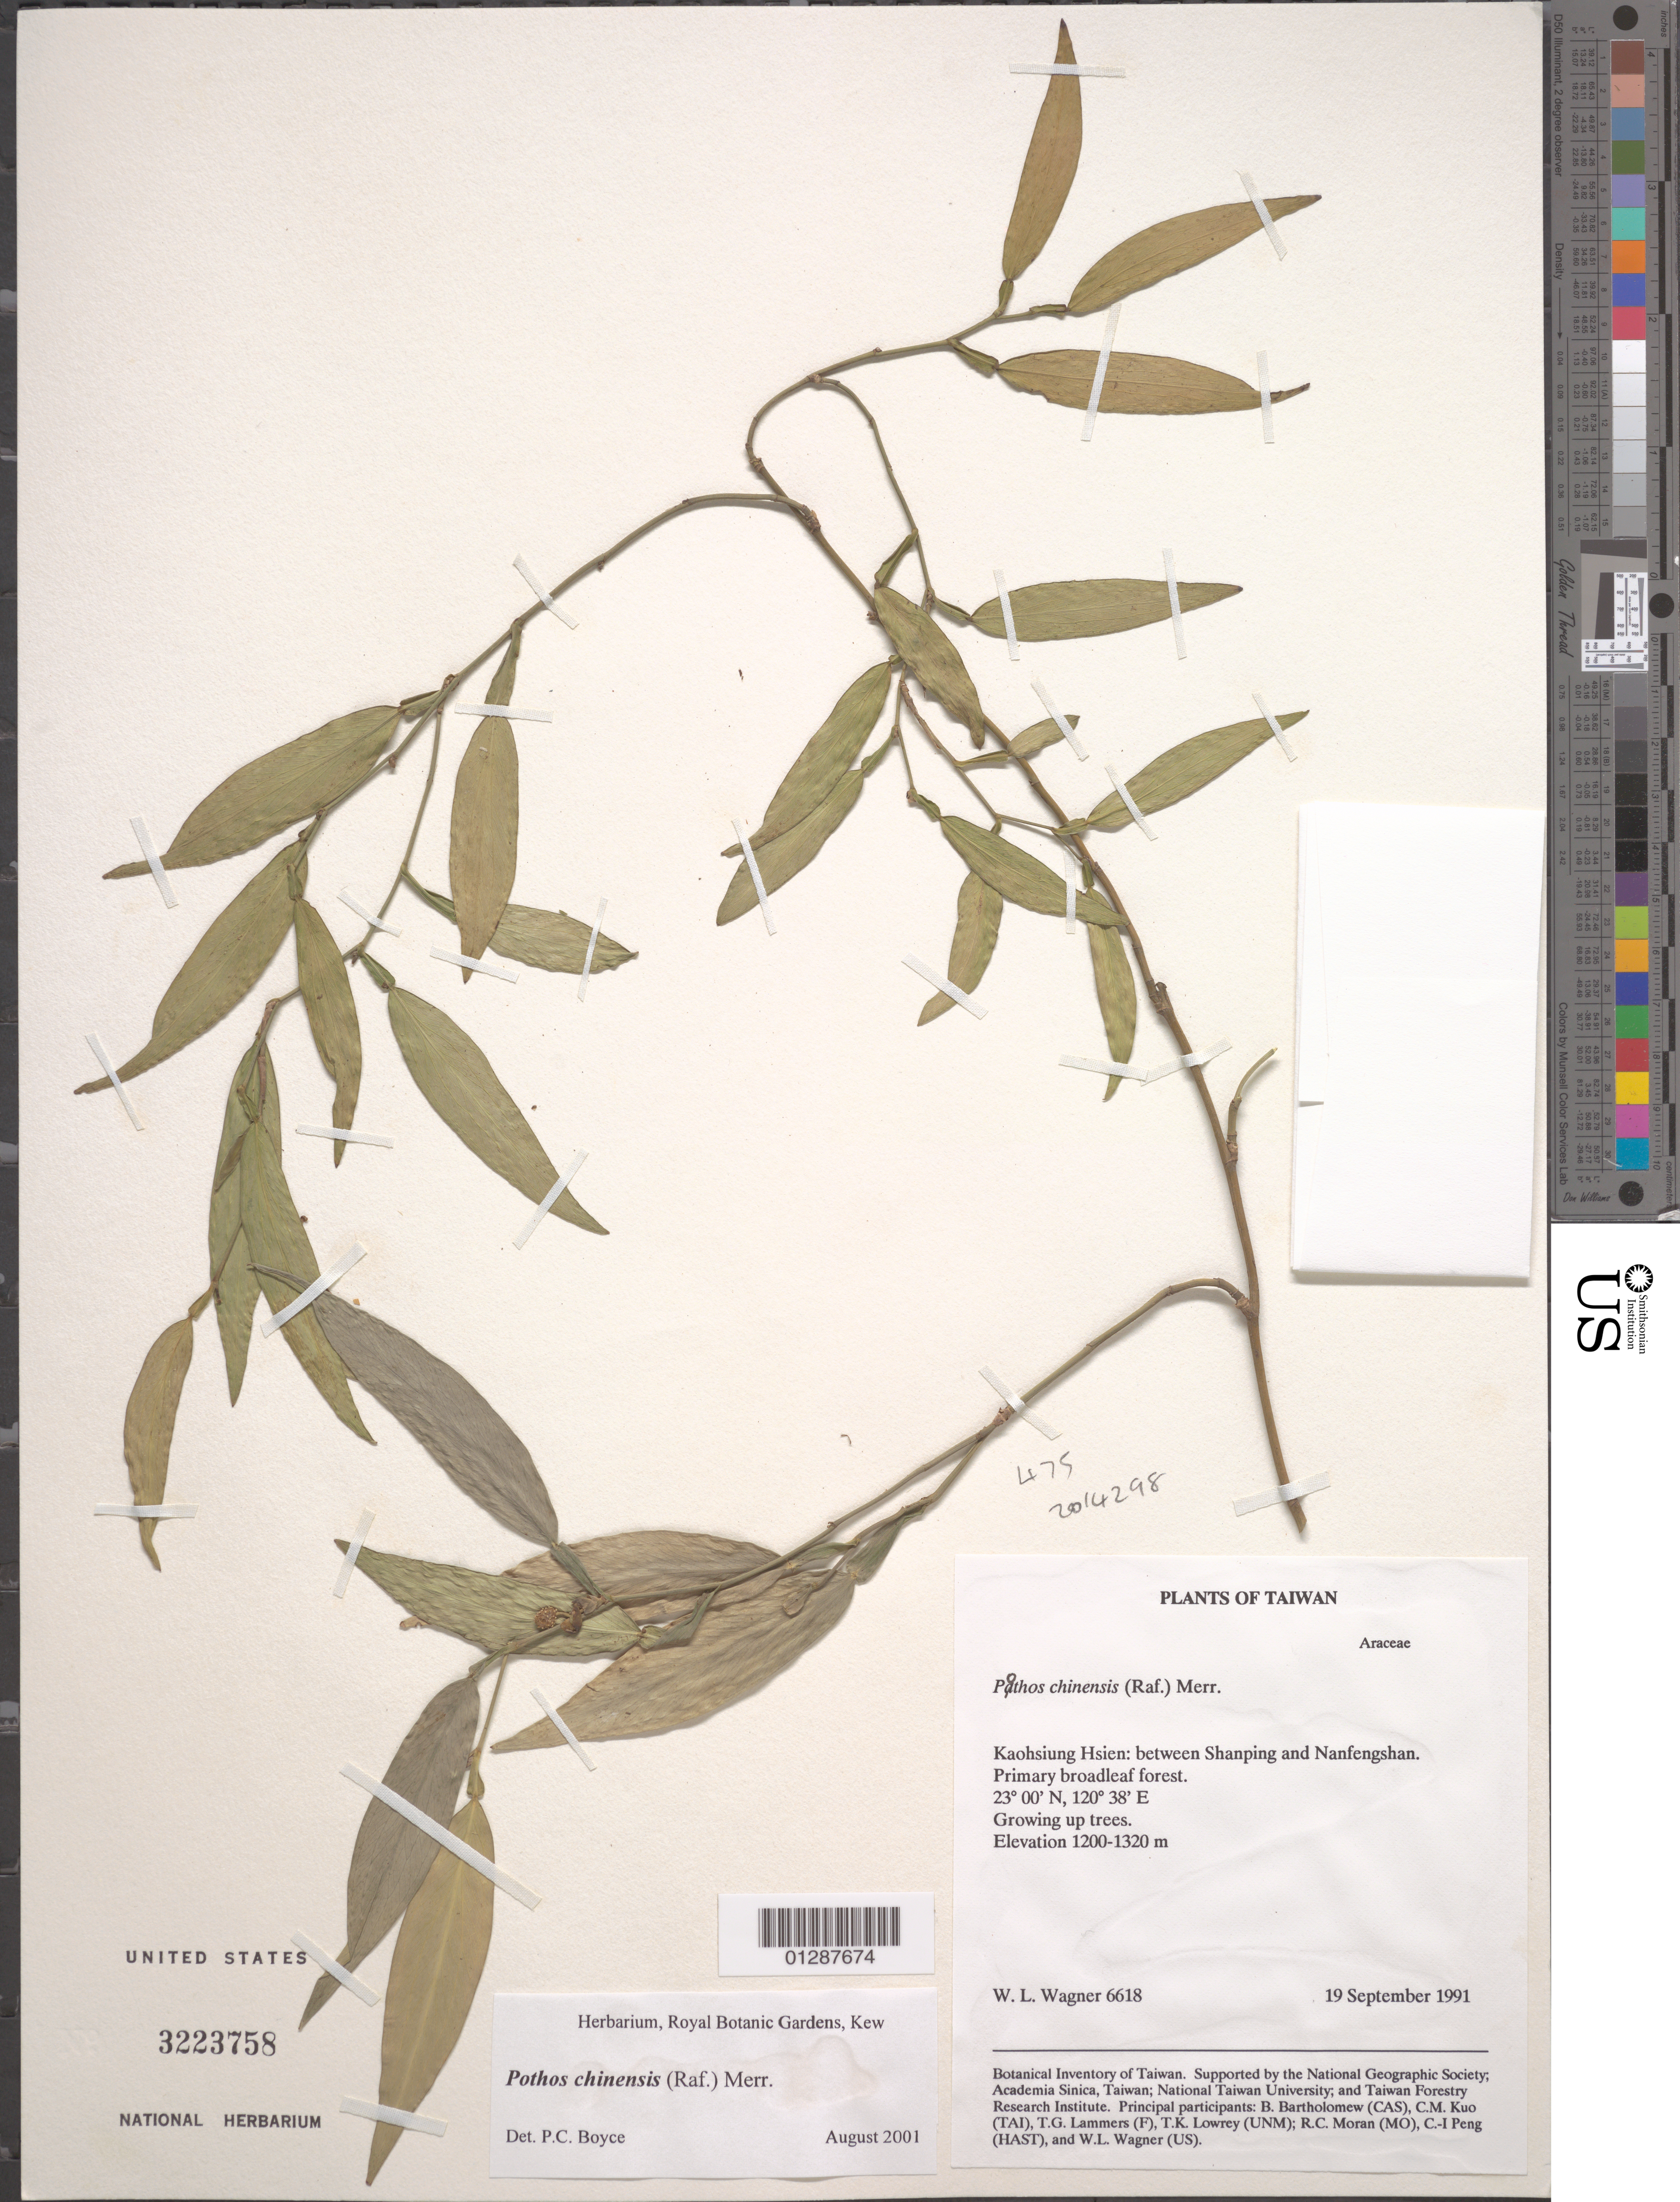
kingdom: Plantae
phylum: Tracheophyta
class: Liliopsida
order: Alismatales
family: Araceae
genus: Pothos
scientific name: Pothos chinensis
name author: (Raf.) Merr.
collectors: W. L. Wagner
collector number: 6618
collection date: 1991-09-19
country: Taiwan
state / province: Kaohsiung City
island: Taiwan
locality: Kaohsiung Hsien: between Shanping and Nanfengshan.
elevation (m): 1200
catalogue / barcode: US 3223758